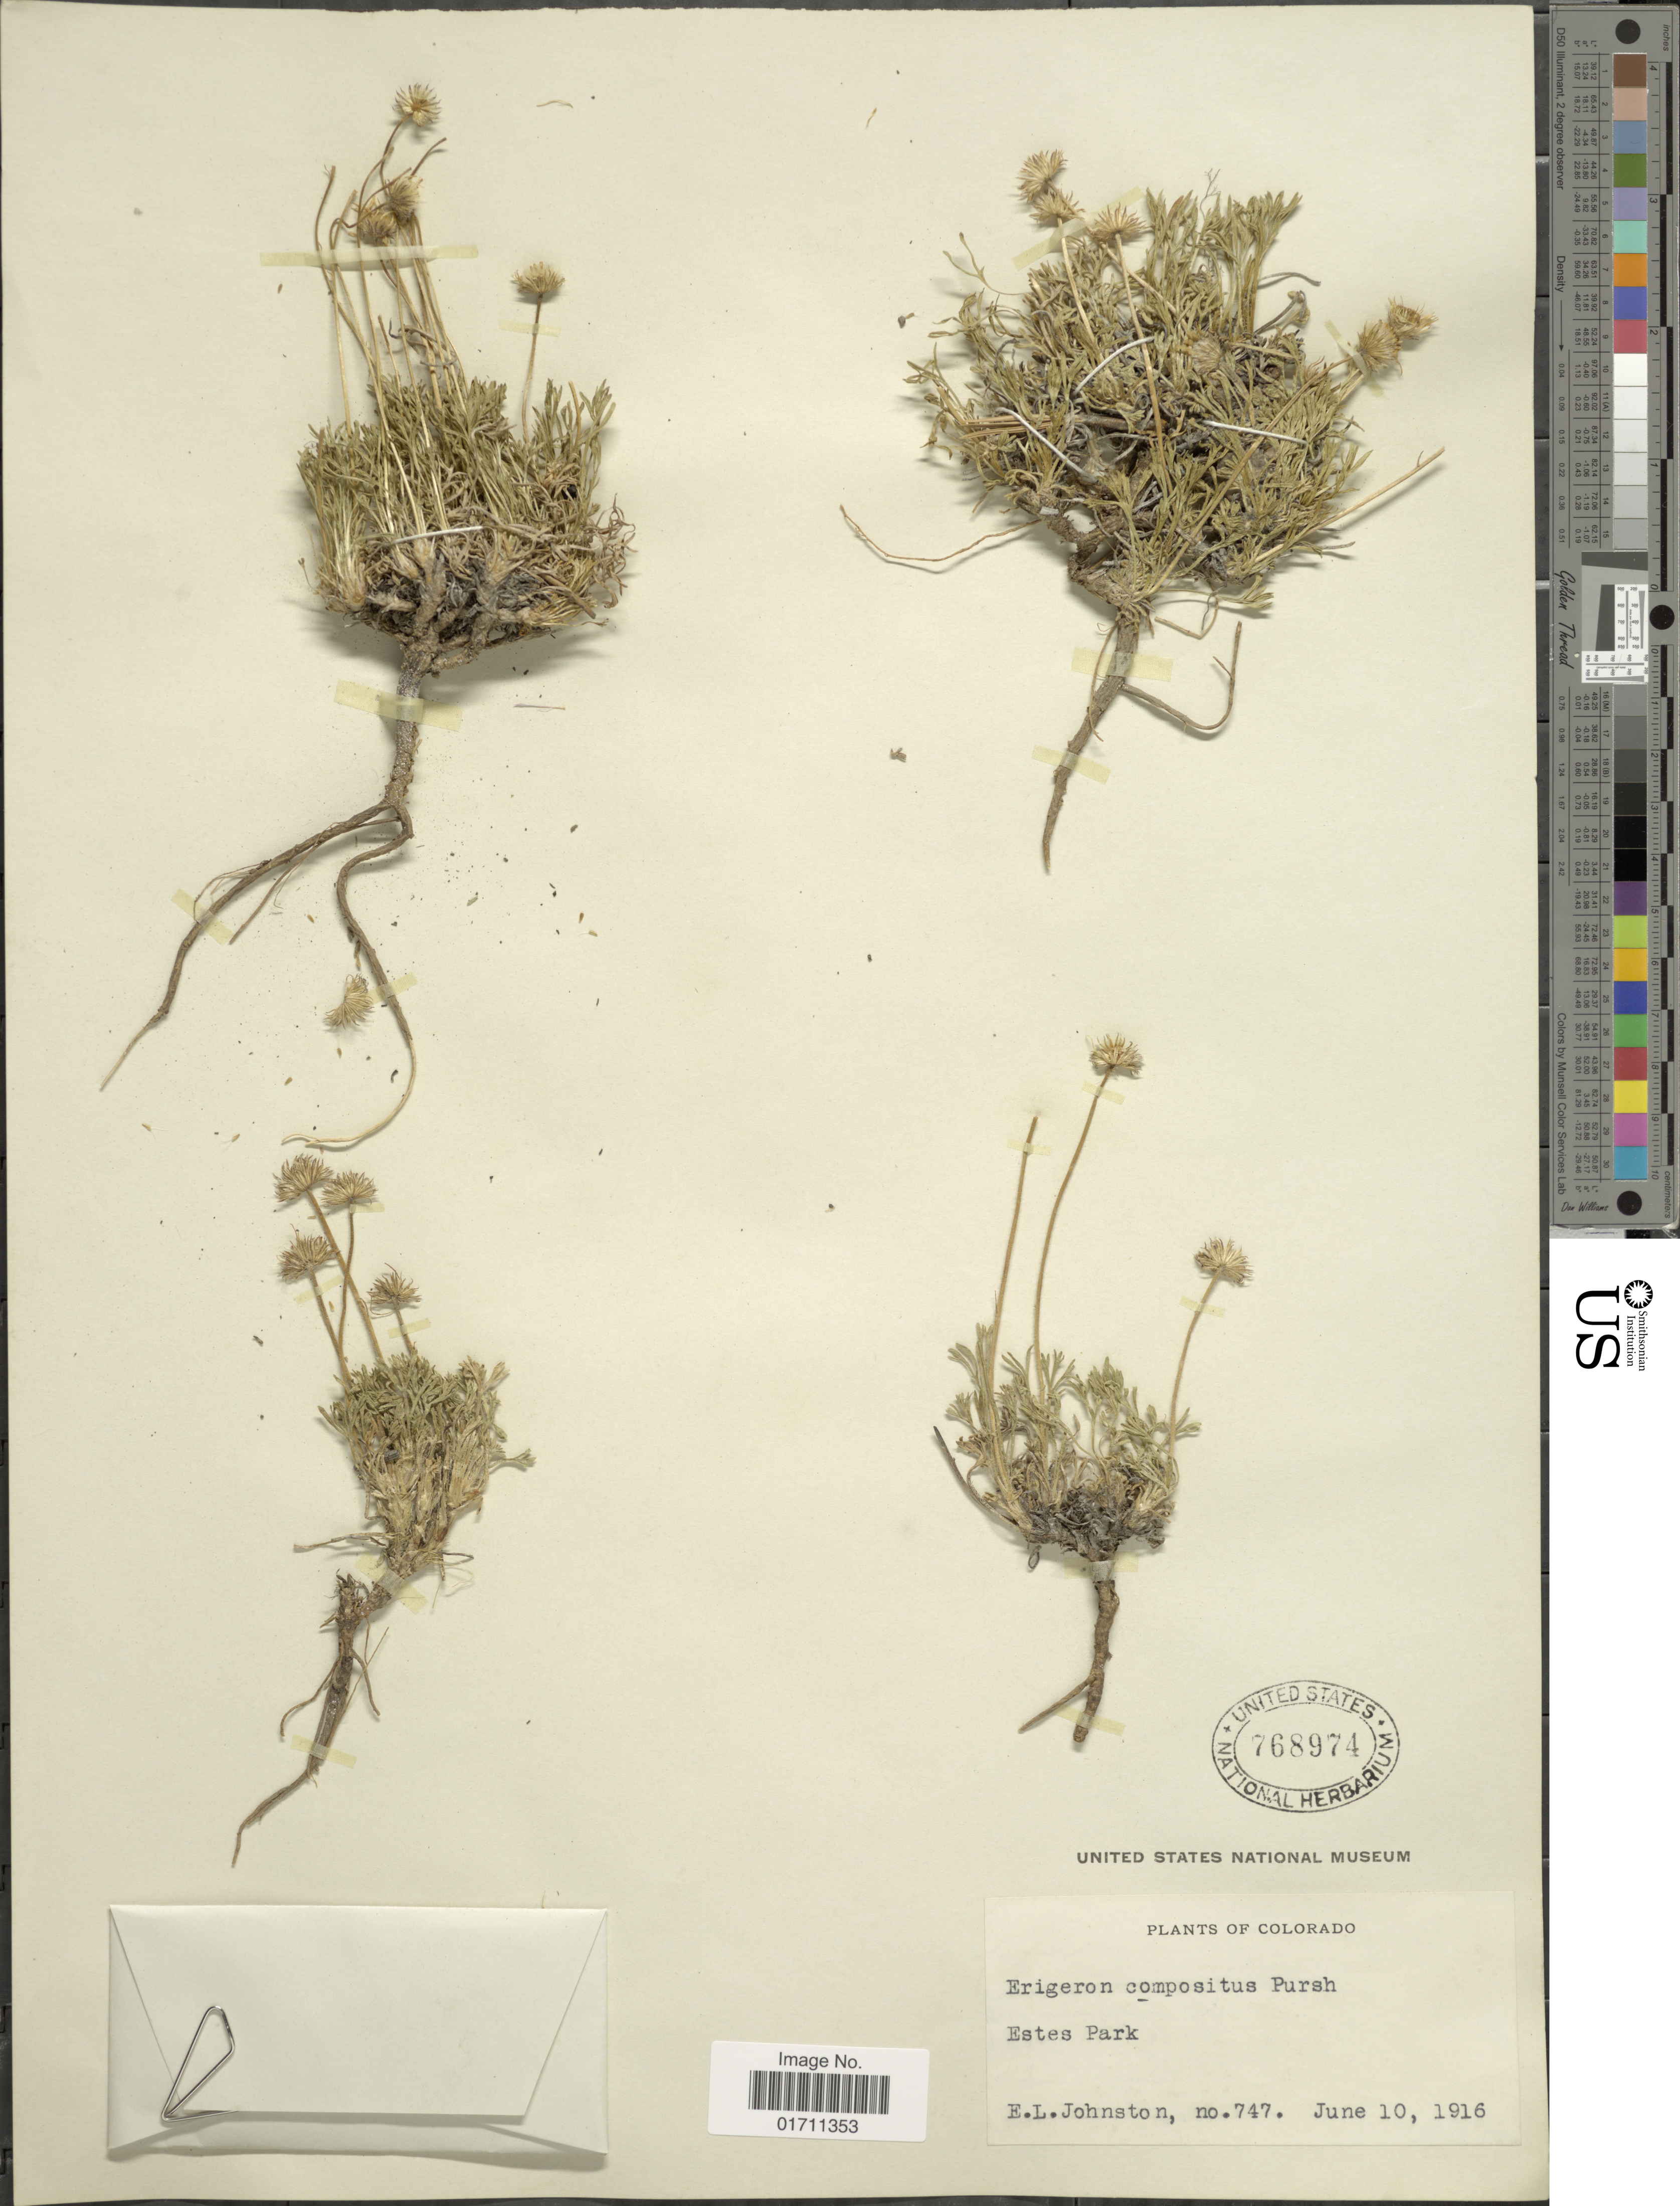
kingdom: Plantae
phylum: Tracheophyta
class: Magnoliopsida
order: Asterales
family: Asteraceae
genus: Erigeron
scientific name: Erigeron compositus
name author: Pursh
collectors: E. L. Johnston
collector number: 747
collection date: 1916-06-10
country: United States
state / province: Colorado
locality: Estes Park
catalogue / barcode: US 768974